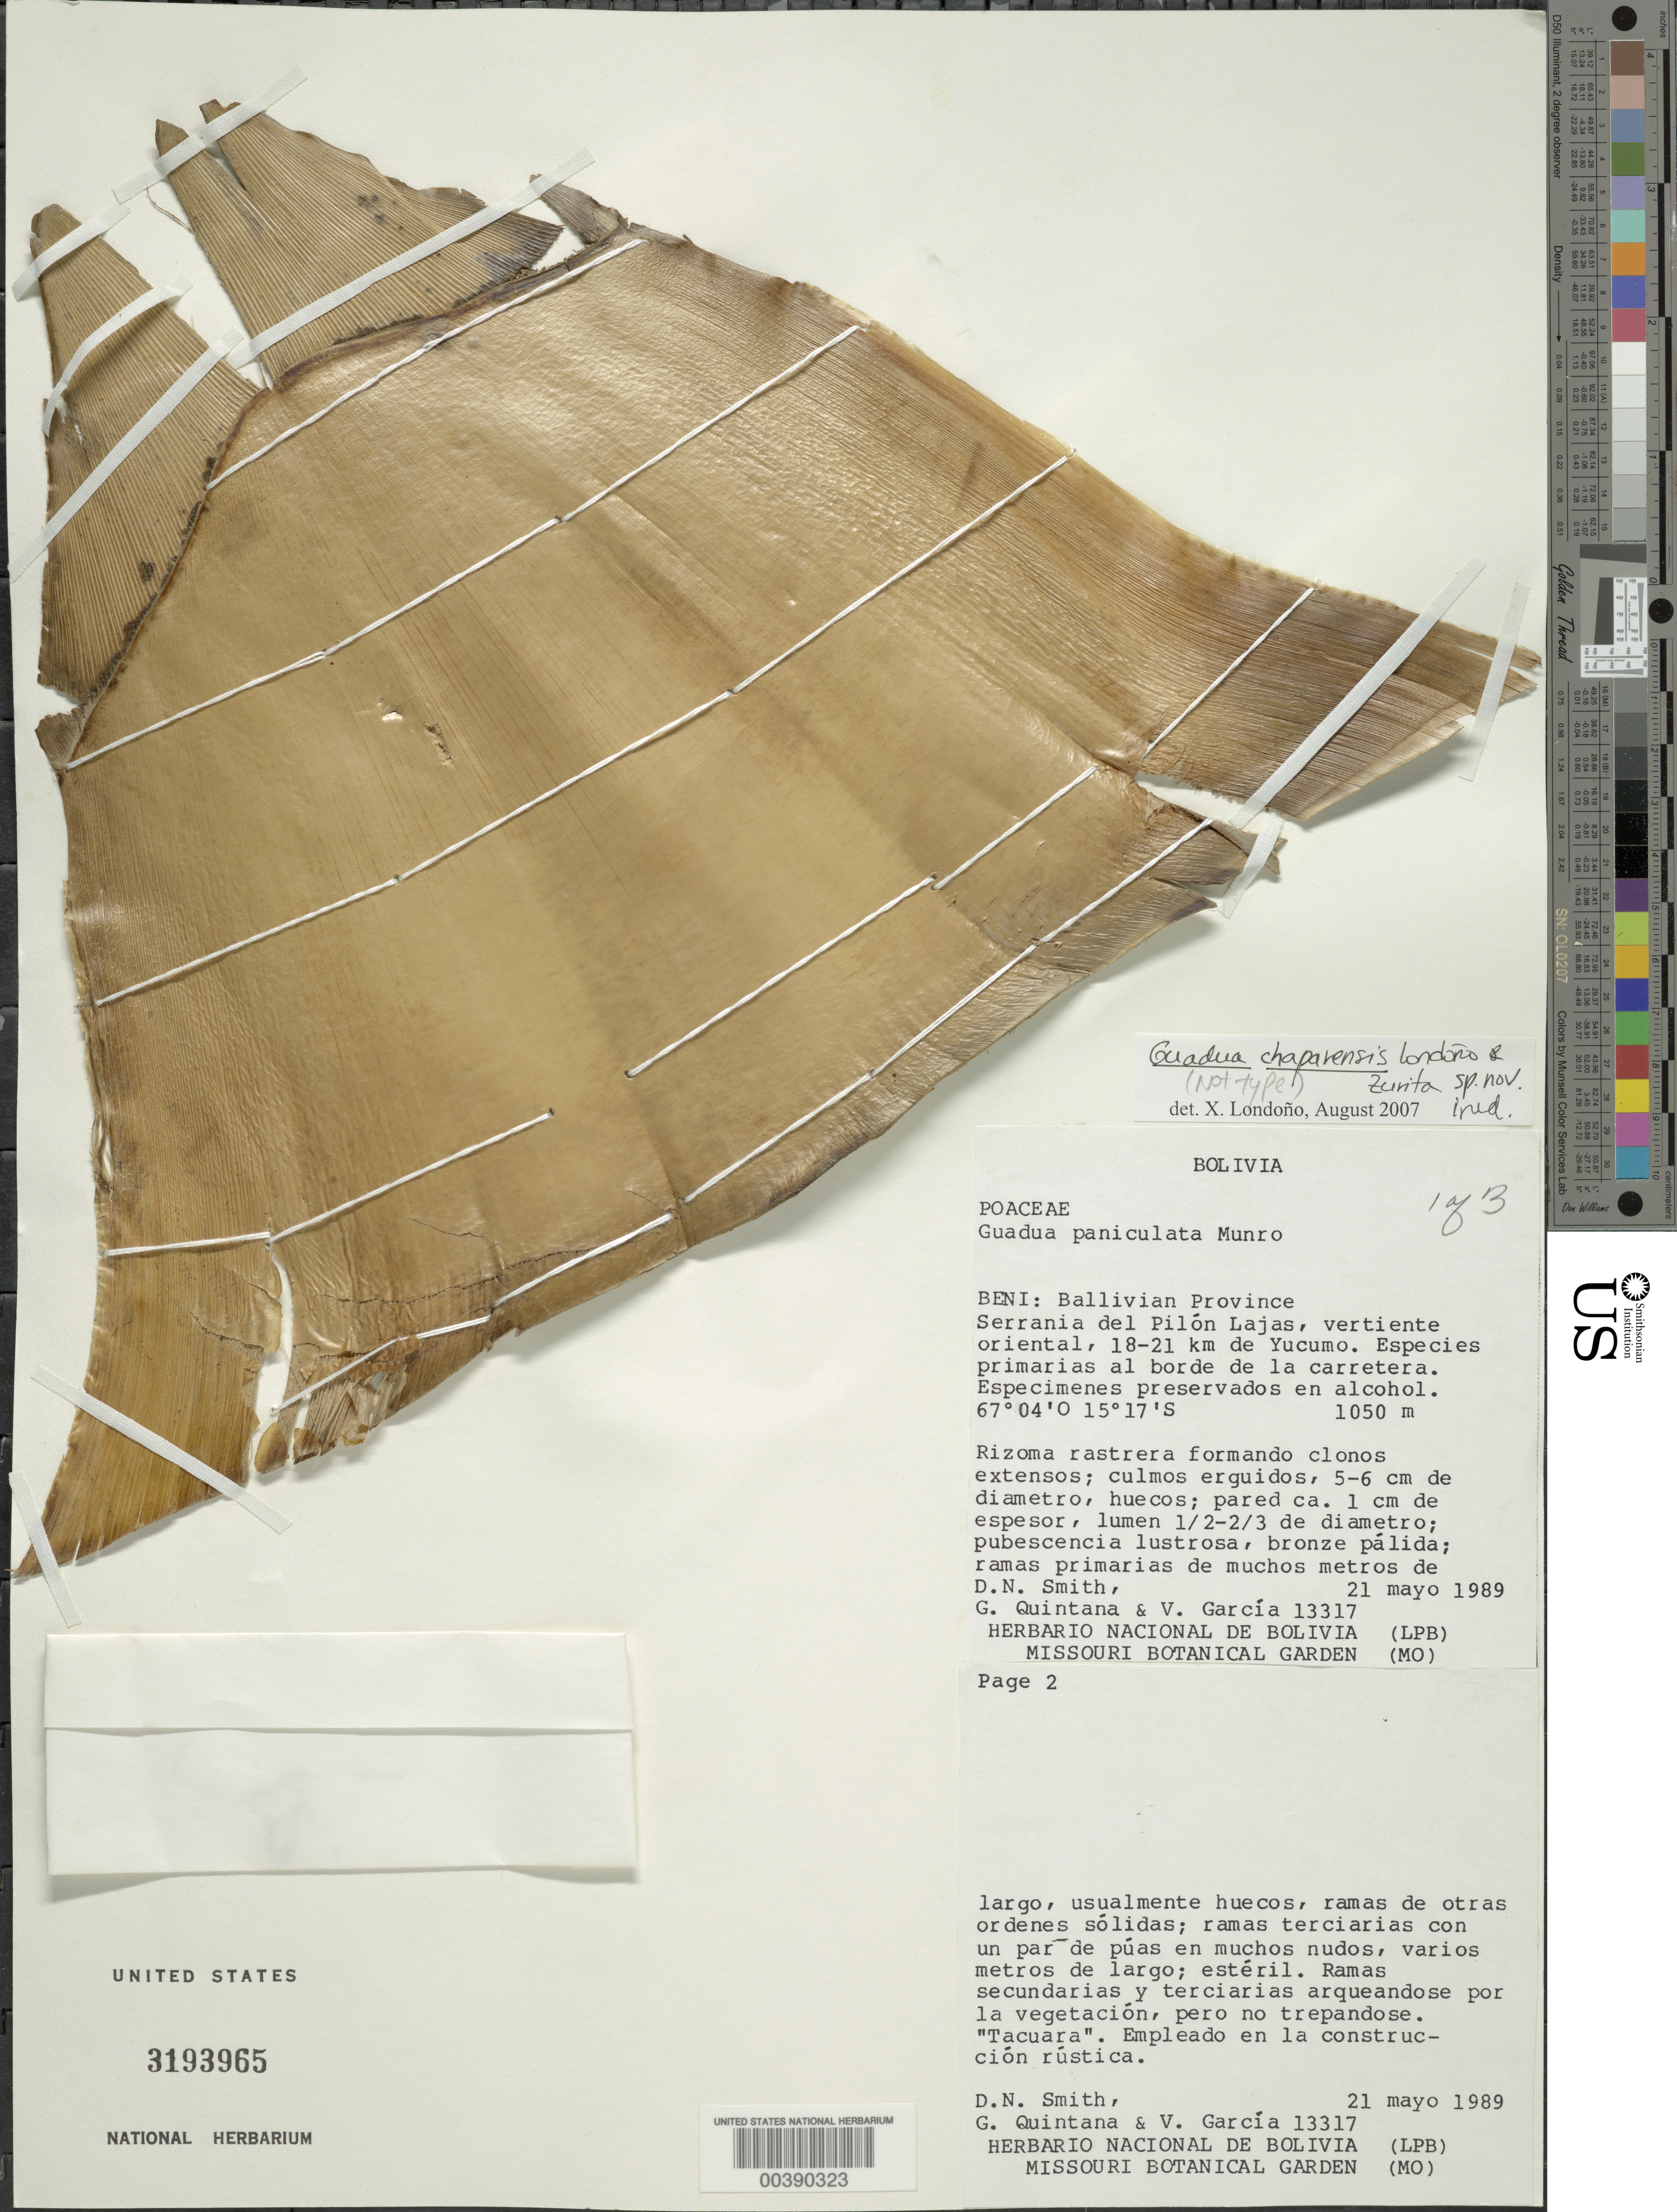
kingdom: Plantae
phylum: Tracheophyta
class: Liliopsida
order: Poales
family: Poaceae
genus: Guadua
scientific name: Guadua chaparensis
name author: Londoño & Zurita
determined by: Londoño, X., (TULV), Jardin Botanico "Juan Maria Cespedes"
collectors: D. Smith, V. Garcia & G. Quintana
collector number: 13317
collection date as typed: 21 May 1989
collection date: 1989-05-21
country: Bolivia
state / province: Beni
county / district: General José Ballivián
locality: Serrania del Pilon Lajas, Vertiente Oriental, 18-21 km de Yucumo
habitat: Borde de la carretera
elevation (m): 1050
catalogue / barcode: US 3193965